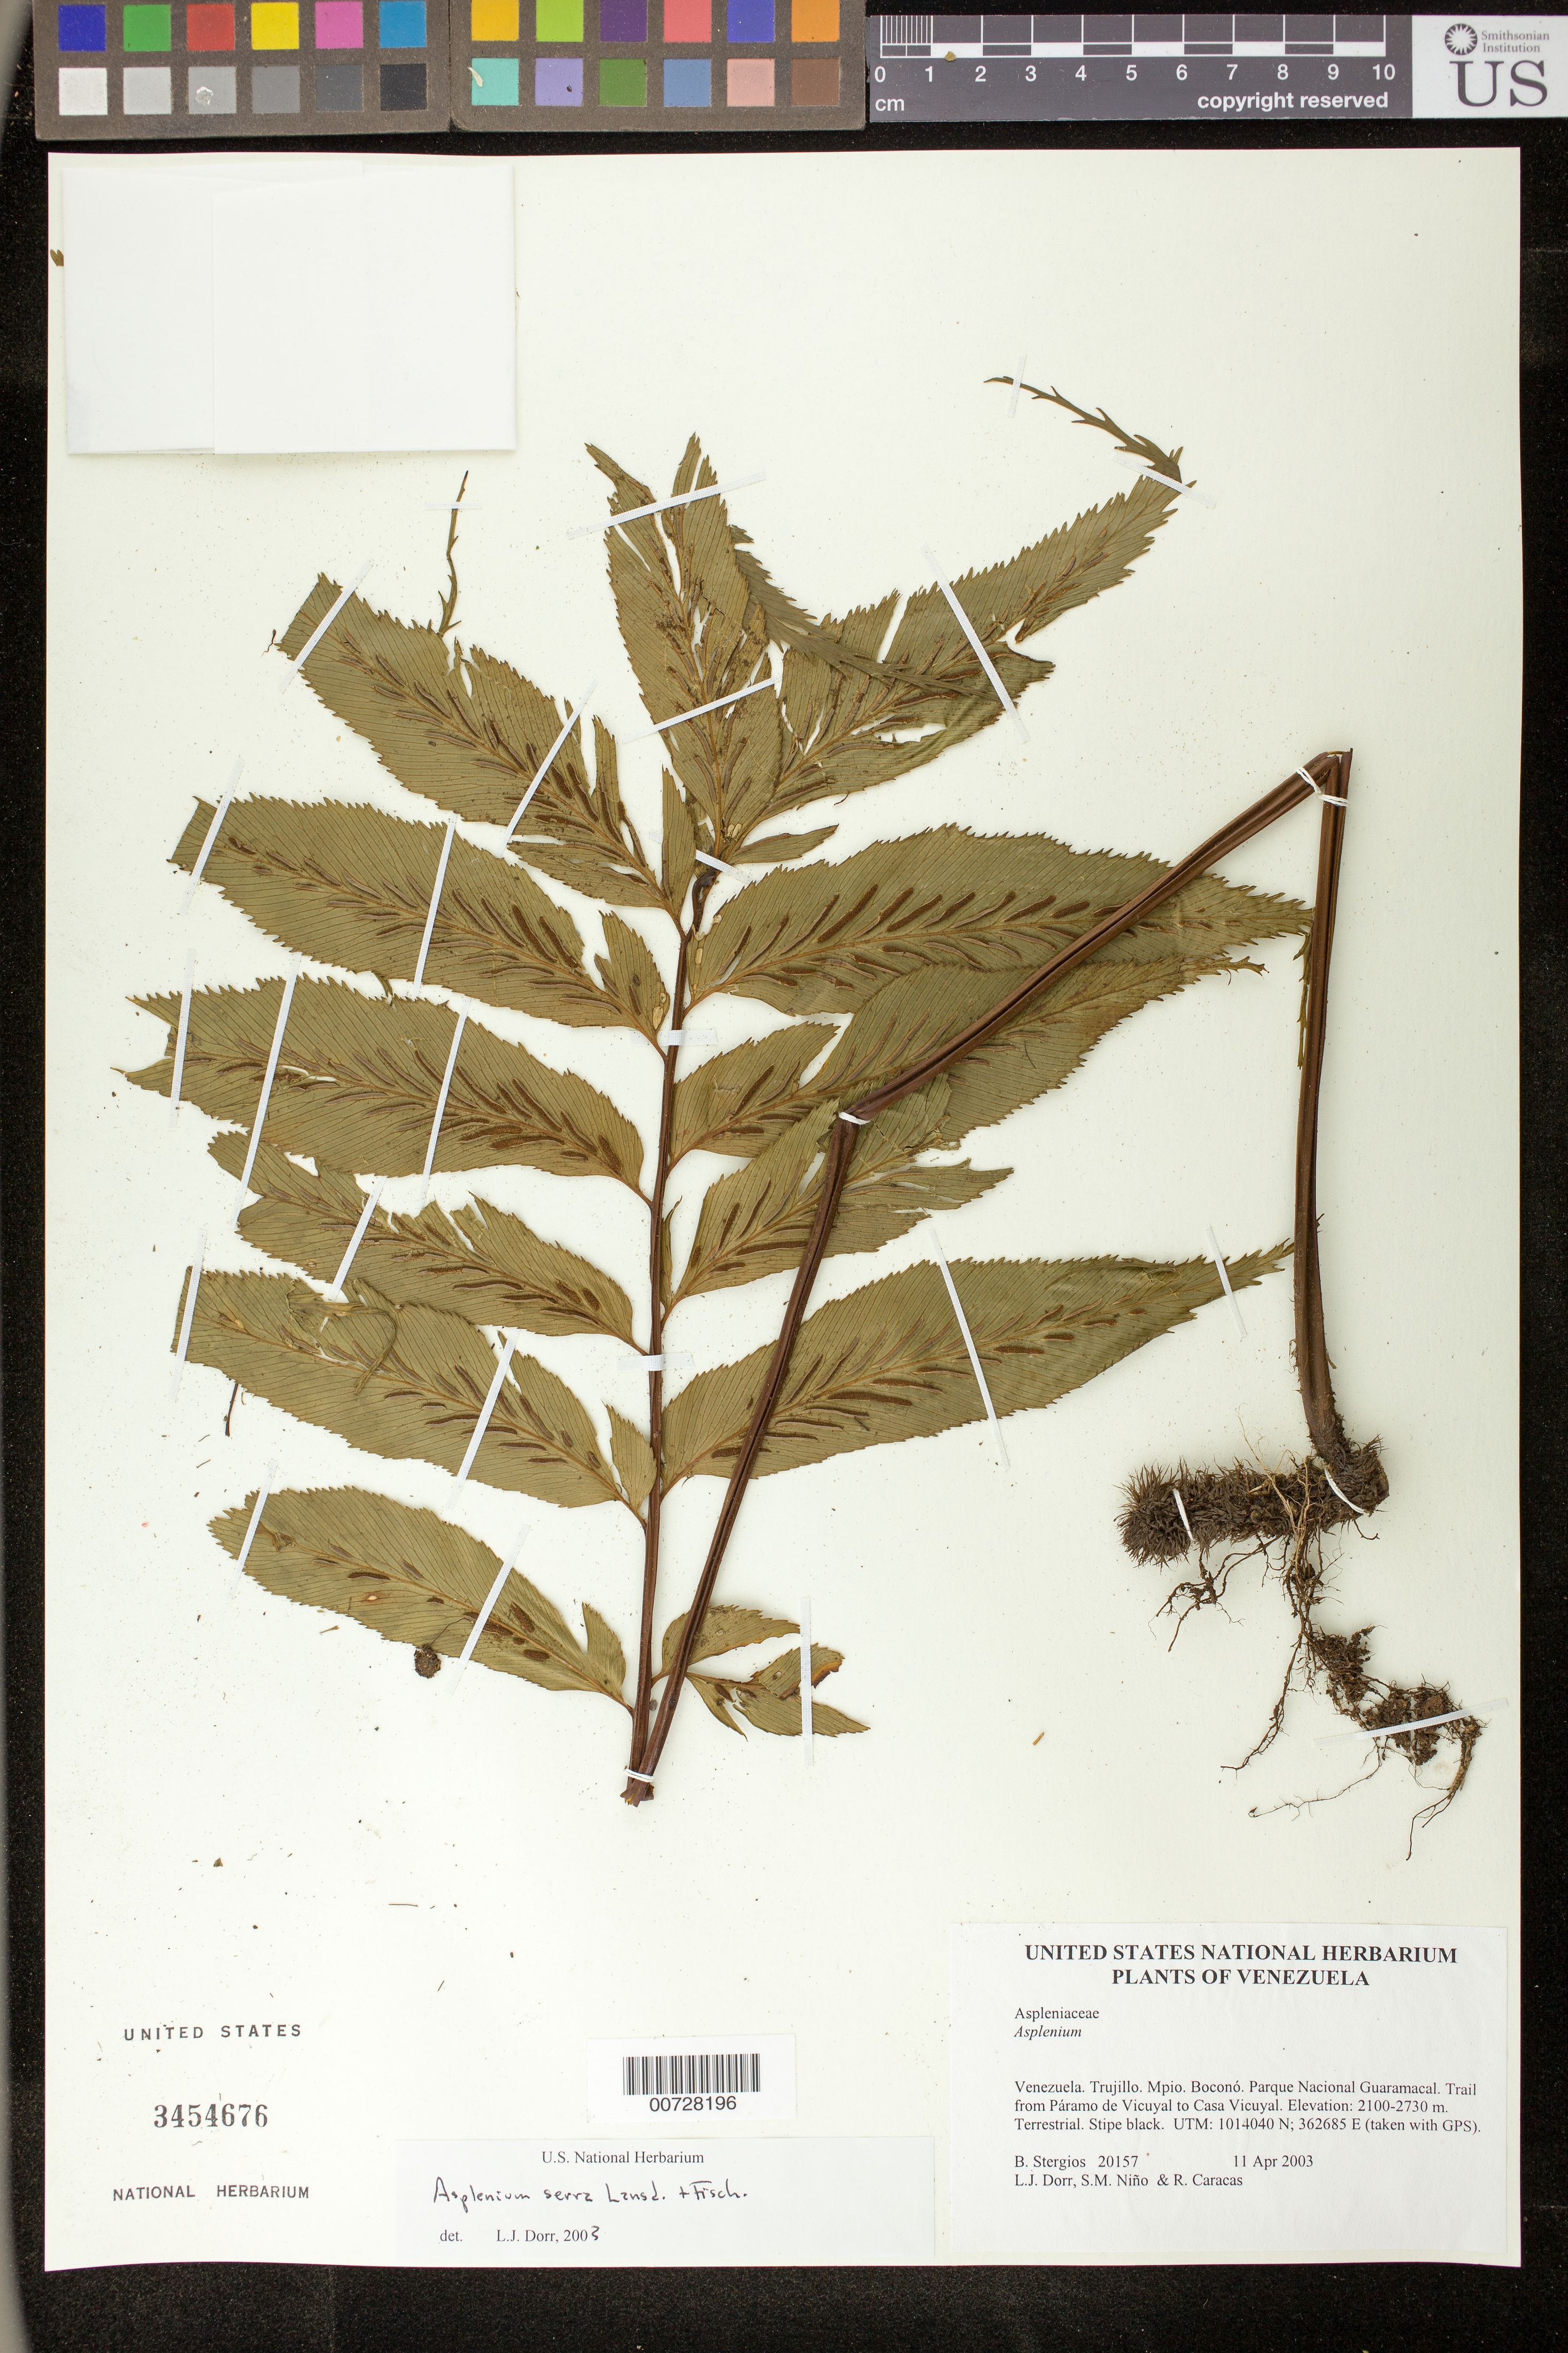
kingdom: Plantae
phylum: Tracheophyta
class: Polypodiopsida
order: Polypodiales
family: Aspleniaceae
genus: Asplenium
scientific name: Asplenium serra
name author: Langsd. & Fisch.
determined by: Dorr, L. J., (BOT), Smithsonian Institution - National Museum of Natural History (UNITED STATES)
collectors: B. G. Stergios, L. J. Dorr, S. M. Niño & R. Caracas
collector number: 20157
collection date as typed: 11 Apr 2003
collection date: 2003-04-11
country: Venezuela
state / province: Trujillo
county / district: Boconó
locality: Parque Nacional Guaramacal. Trail from Páramo de Vicuyal to Casa Vicuyal.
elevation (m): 2100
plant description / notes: PORT, UC, US, VEN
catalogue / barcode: US 3454676